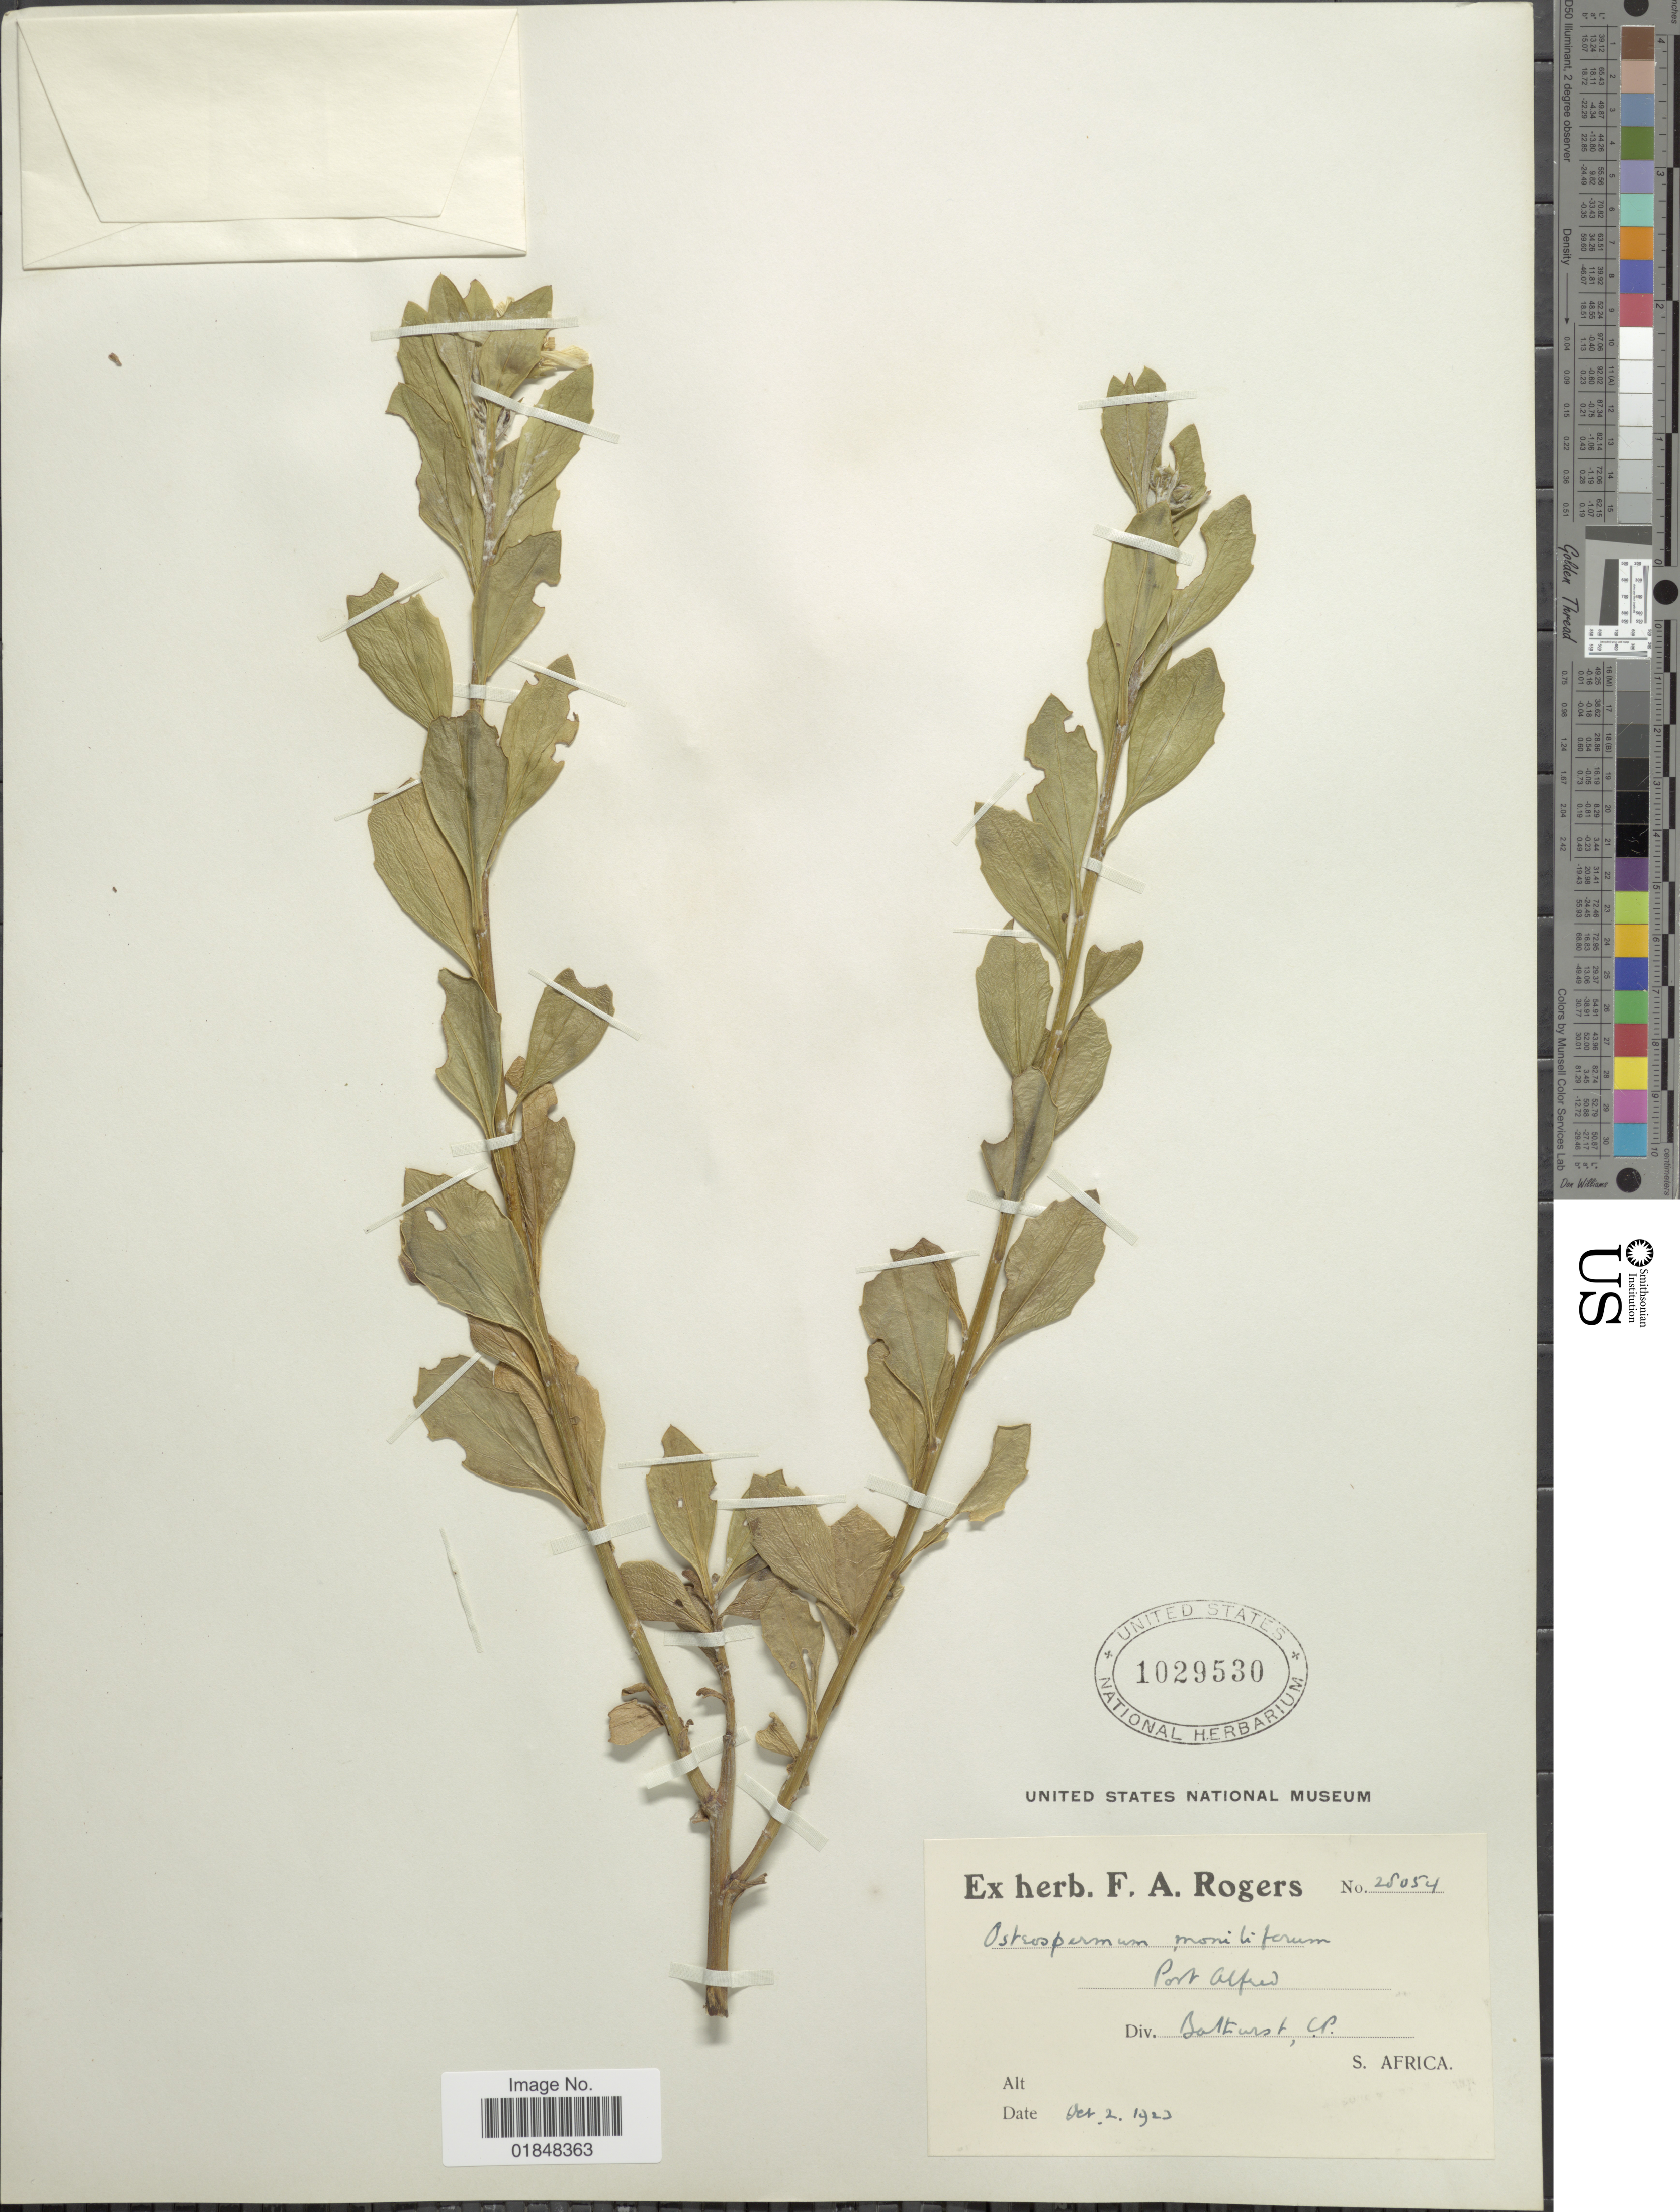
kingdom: Plantae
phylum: Tracheophyta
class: Magnoliopsida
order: Asterales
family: Asteraceae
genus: Chrysanthemoides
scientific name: Chrysanthemoides monilifera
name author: (L.) Norl.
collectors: ex herb. F. A. Rogers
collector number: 28054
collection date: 1923-10-02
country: South Africa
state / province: Eastern Cape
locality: Div. Balturst. Port Alfred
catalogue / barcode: US 1029530